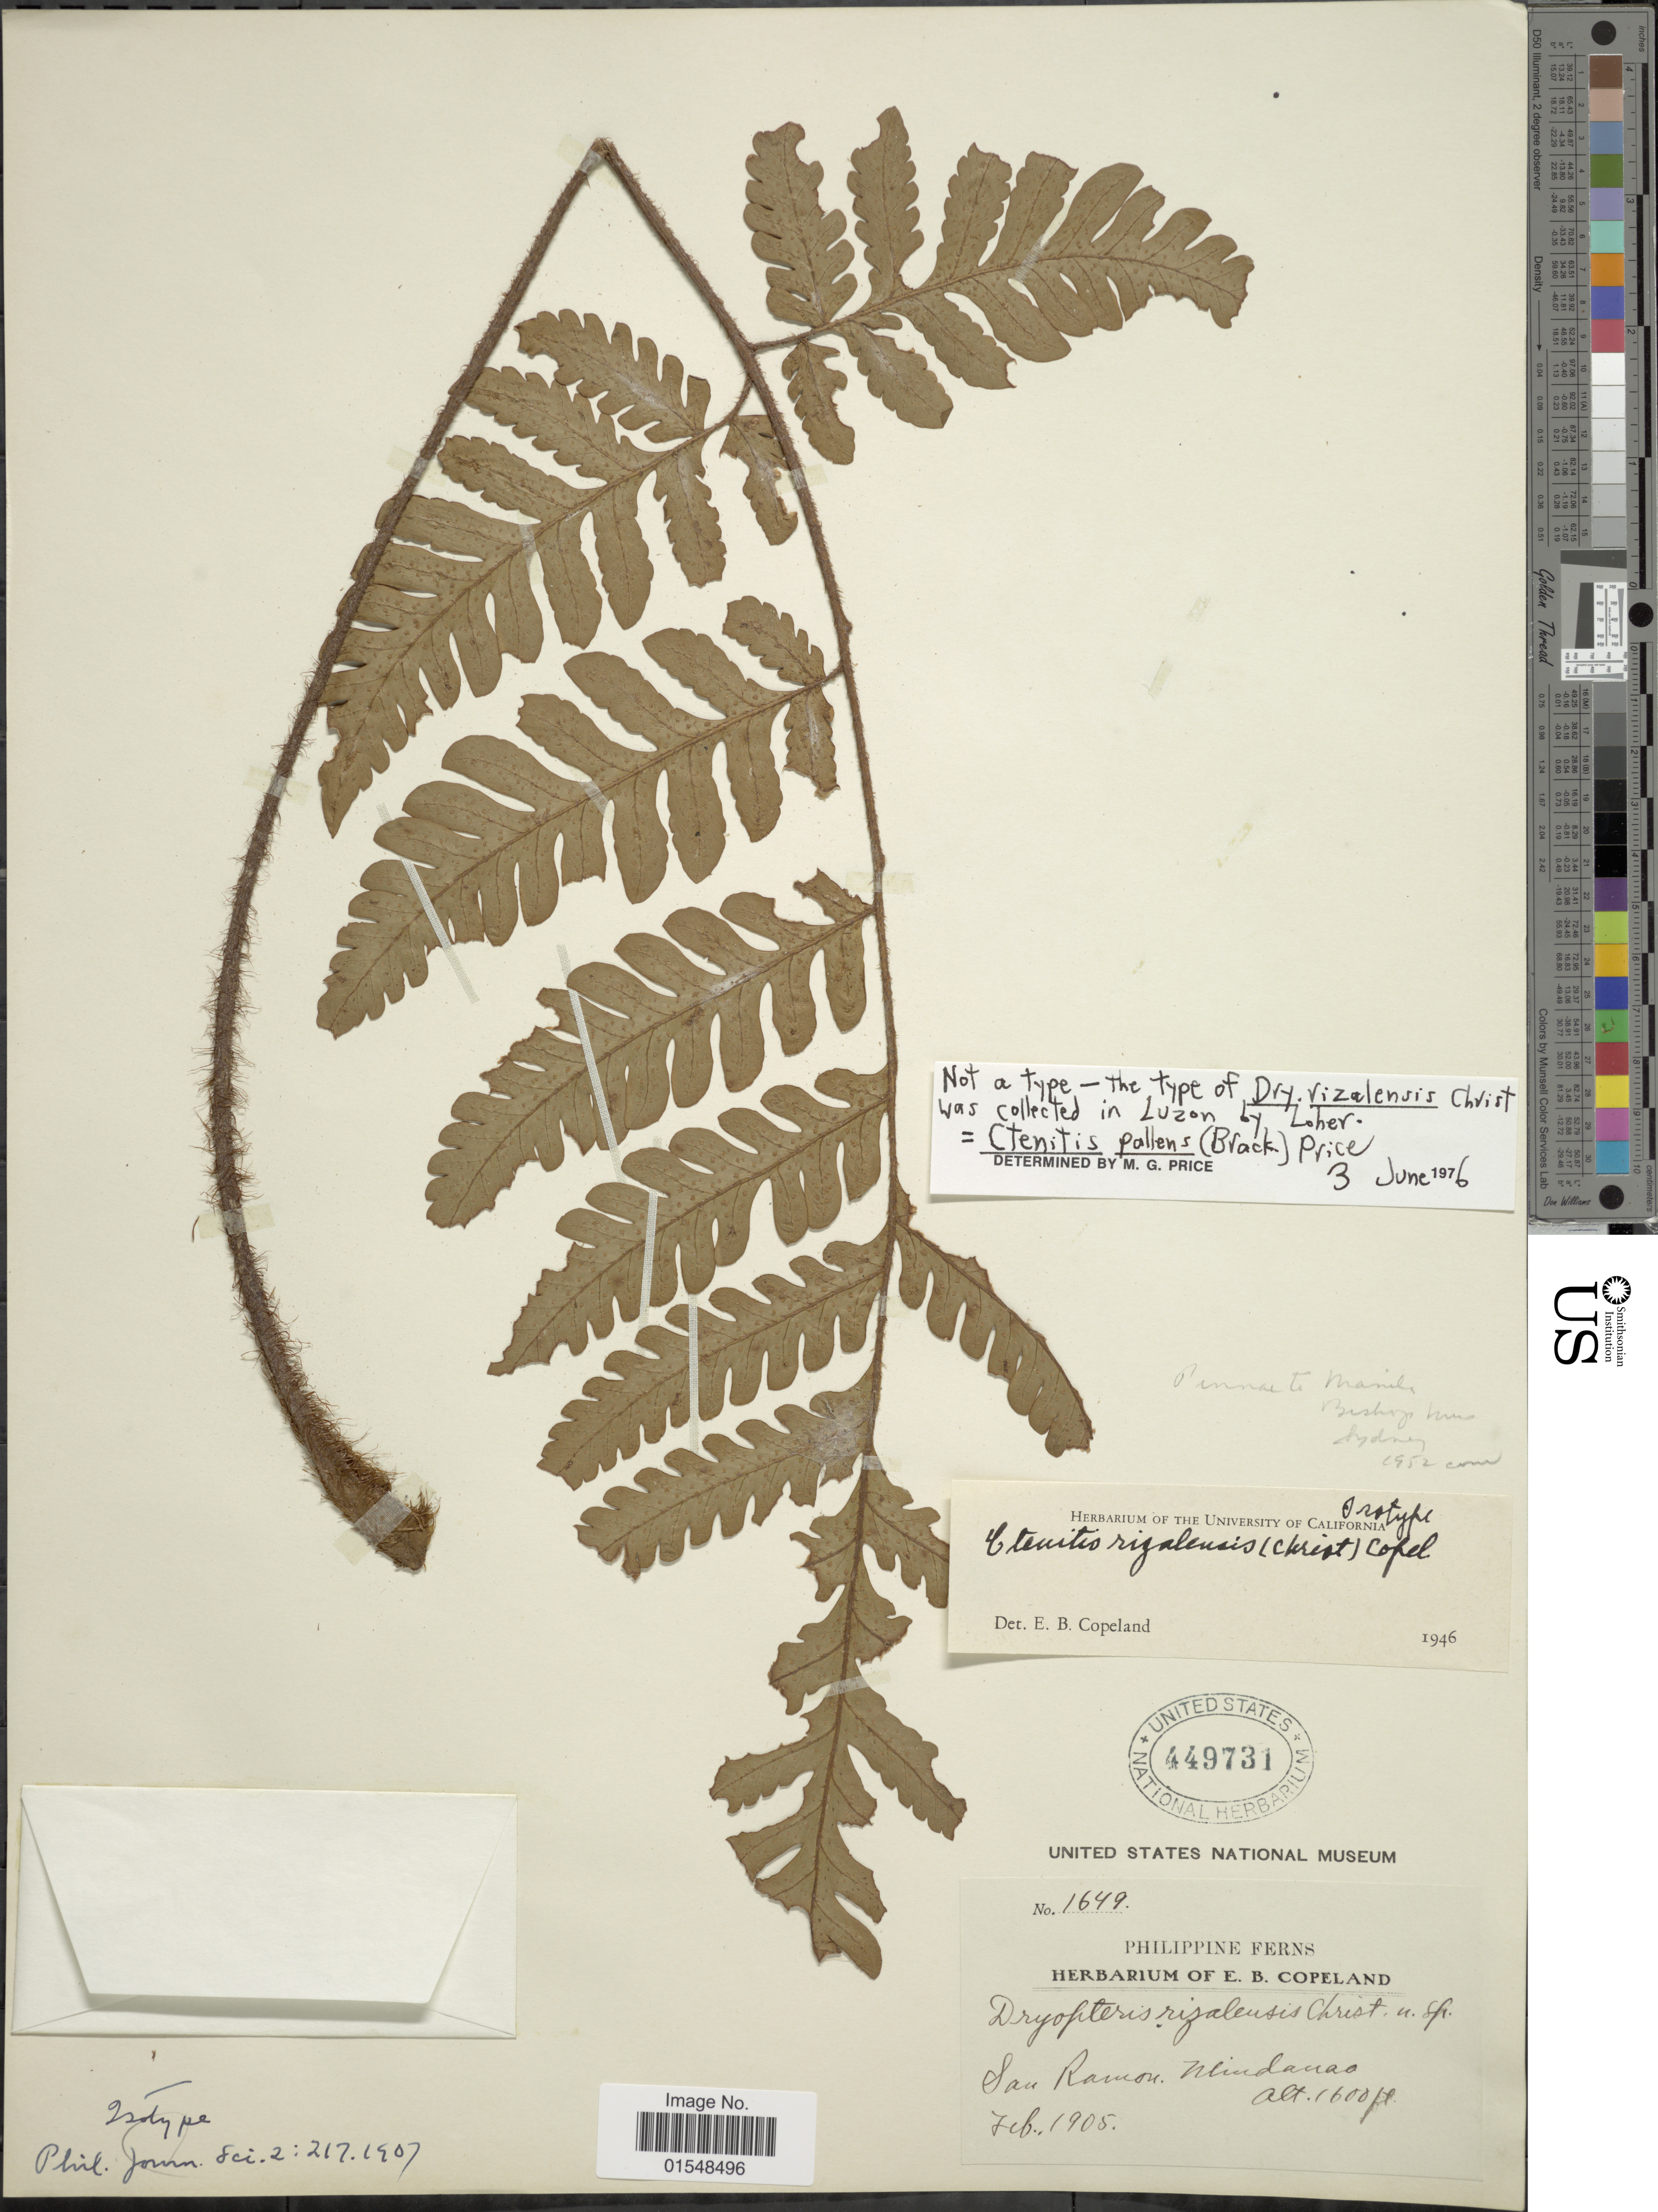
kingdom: Plantae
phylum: Tracheophyta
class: Polypodiopsida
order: Polypodiales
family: Dryopteridaceae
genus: Ctenitis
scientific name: Ctenitis pallens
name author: (Brack.) Price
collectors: ex herb. E. B. Copeland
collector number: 1649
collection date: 1905-02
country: Philippines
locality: San Ramon, Mindauas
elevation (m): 488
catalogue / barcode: US 449731